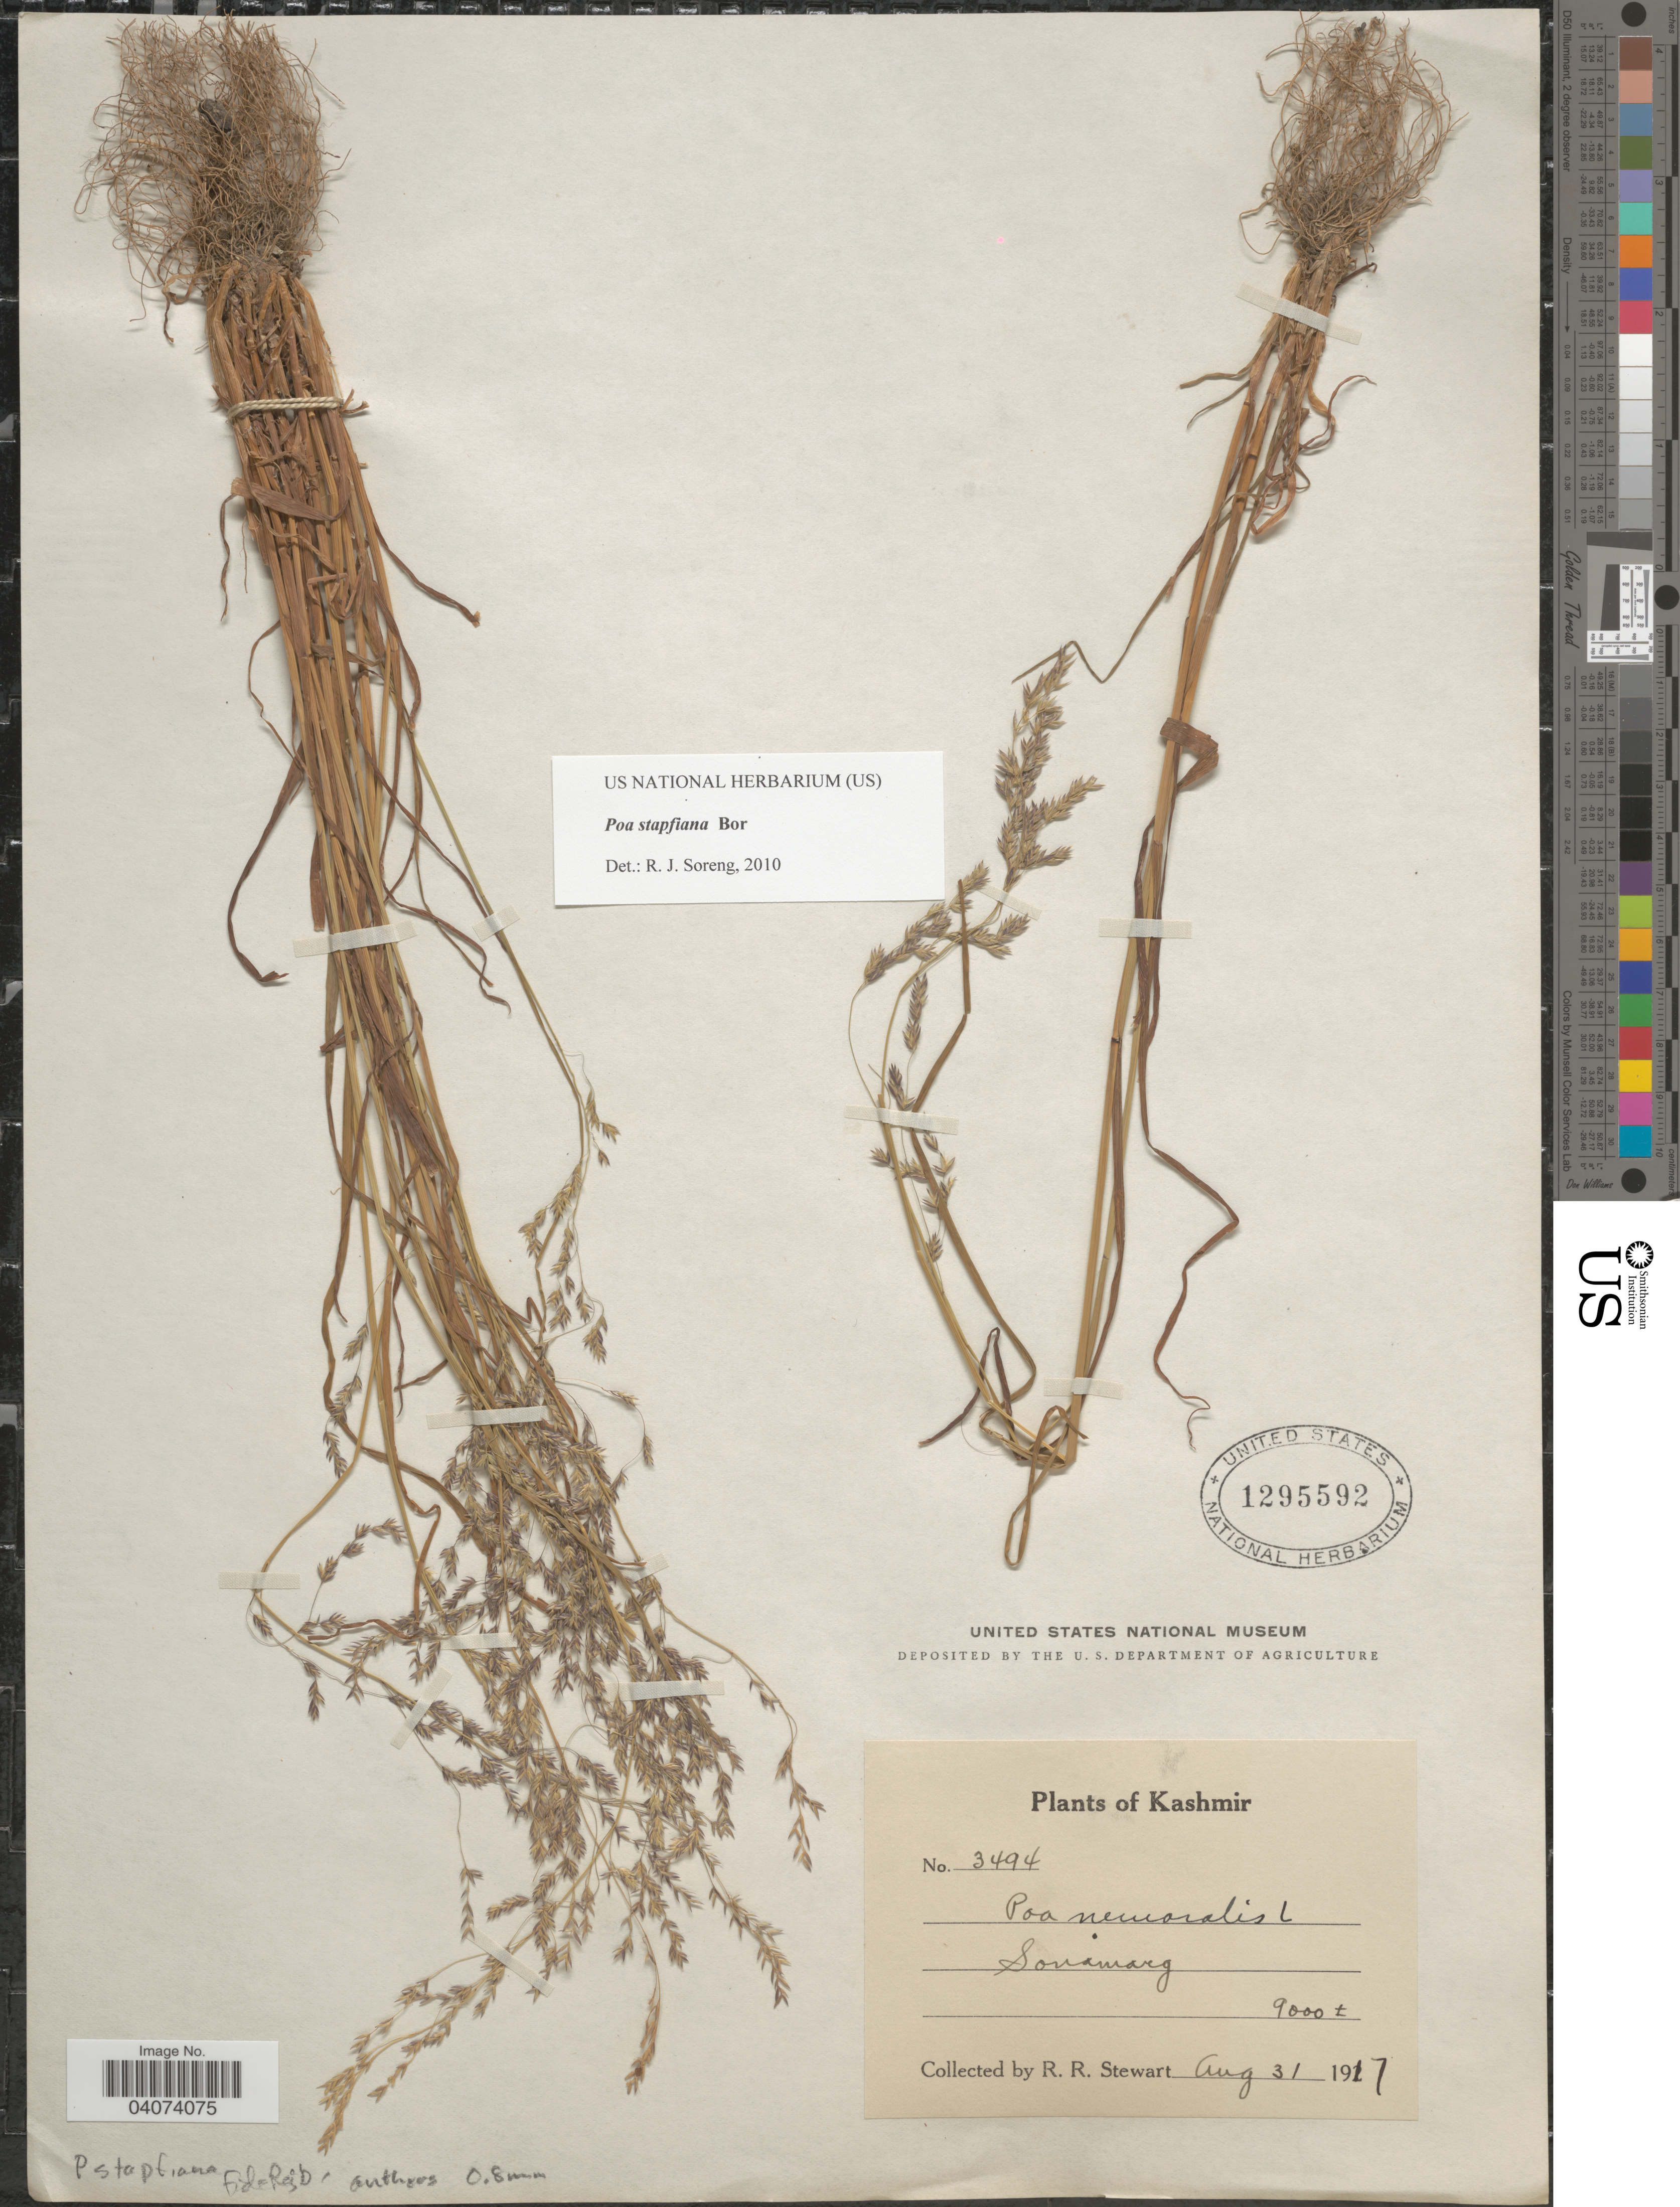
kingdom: Plantae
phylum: Tracheophyta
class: Liliopsida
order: Poales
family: Poaceae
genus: Poa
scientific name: Poa sterilis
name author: M. Bieb.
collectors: R. Stewart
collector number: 3494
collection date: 1917-08-31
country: India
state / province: Jammu and Kashmir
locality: Kashmir. Sonamarg.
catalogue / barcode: US 1295592